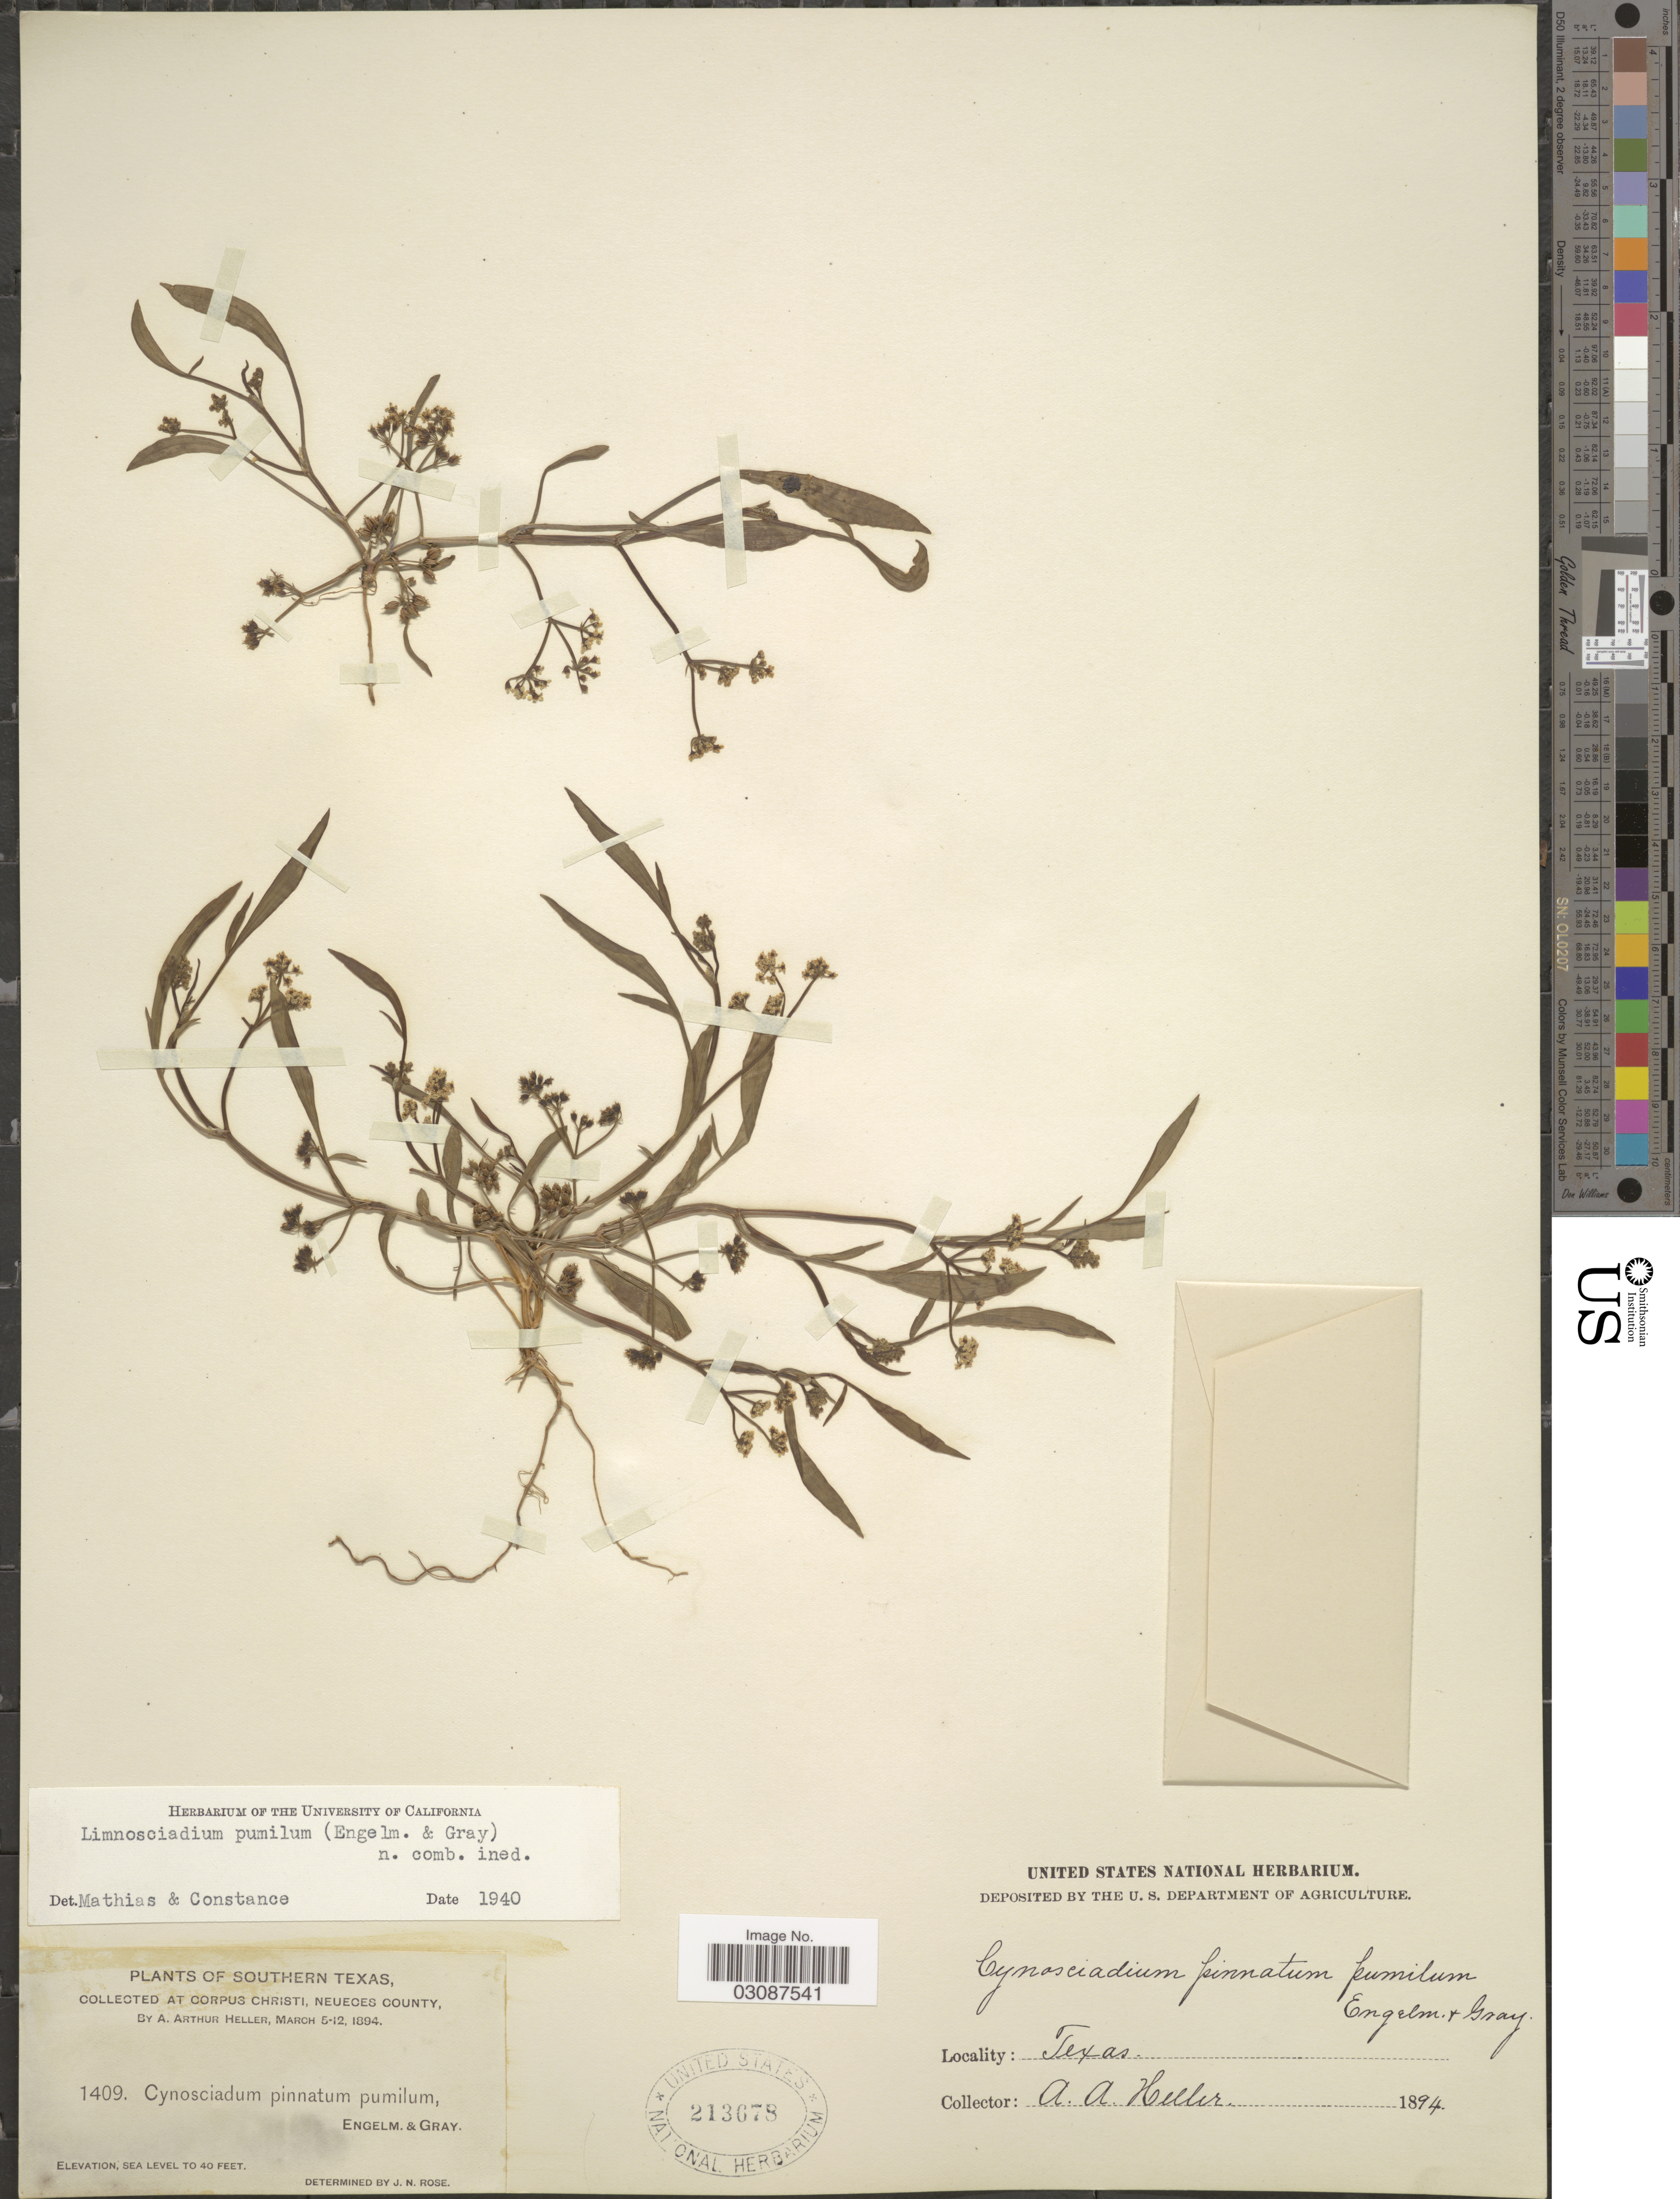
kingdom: Plantae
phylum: Tracheophyta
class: Magnoliopsida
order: Apiales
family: Apiaceae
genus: Limnosciadium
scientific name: Limnosciadium pumilum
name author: (Engelm. & A. Gray) Mathias & Constance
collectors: A. A. Heller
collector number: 1409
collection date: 1894-03-05/1894-03-12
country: United States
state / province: Texas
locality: Southern Texas. Collected at Corpus Christi, Neueces County.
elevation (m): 0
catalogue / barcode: US 213678